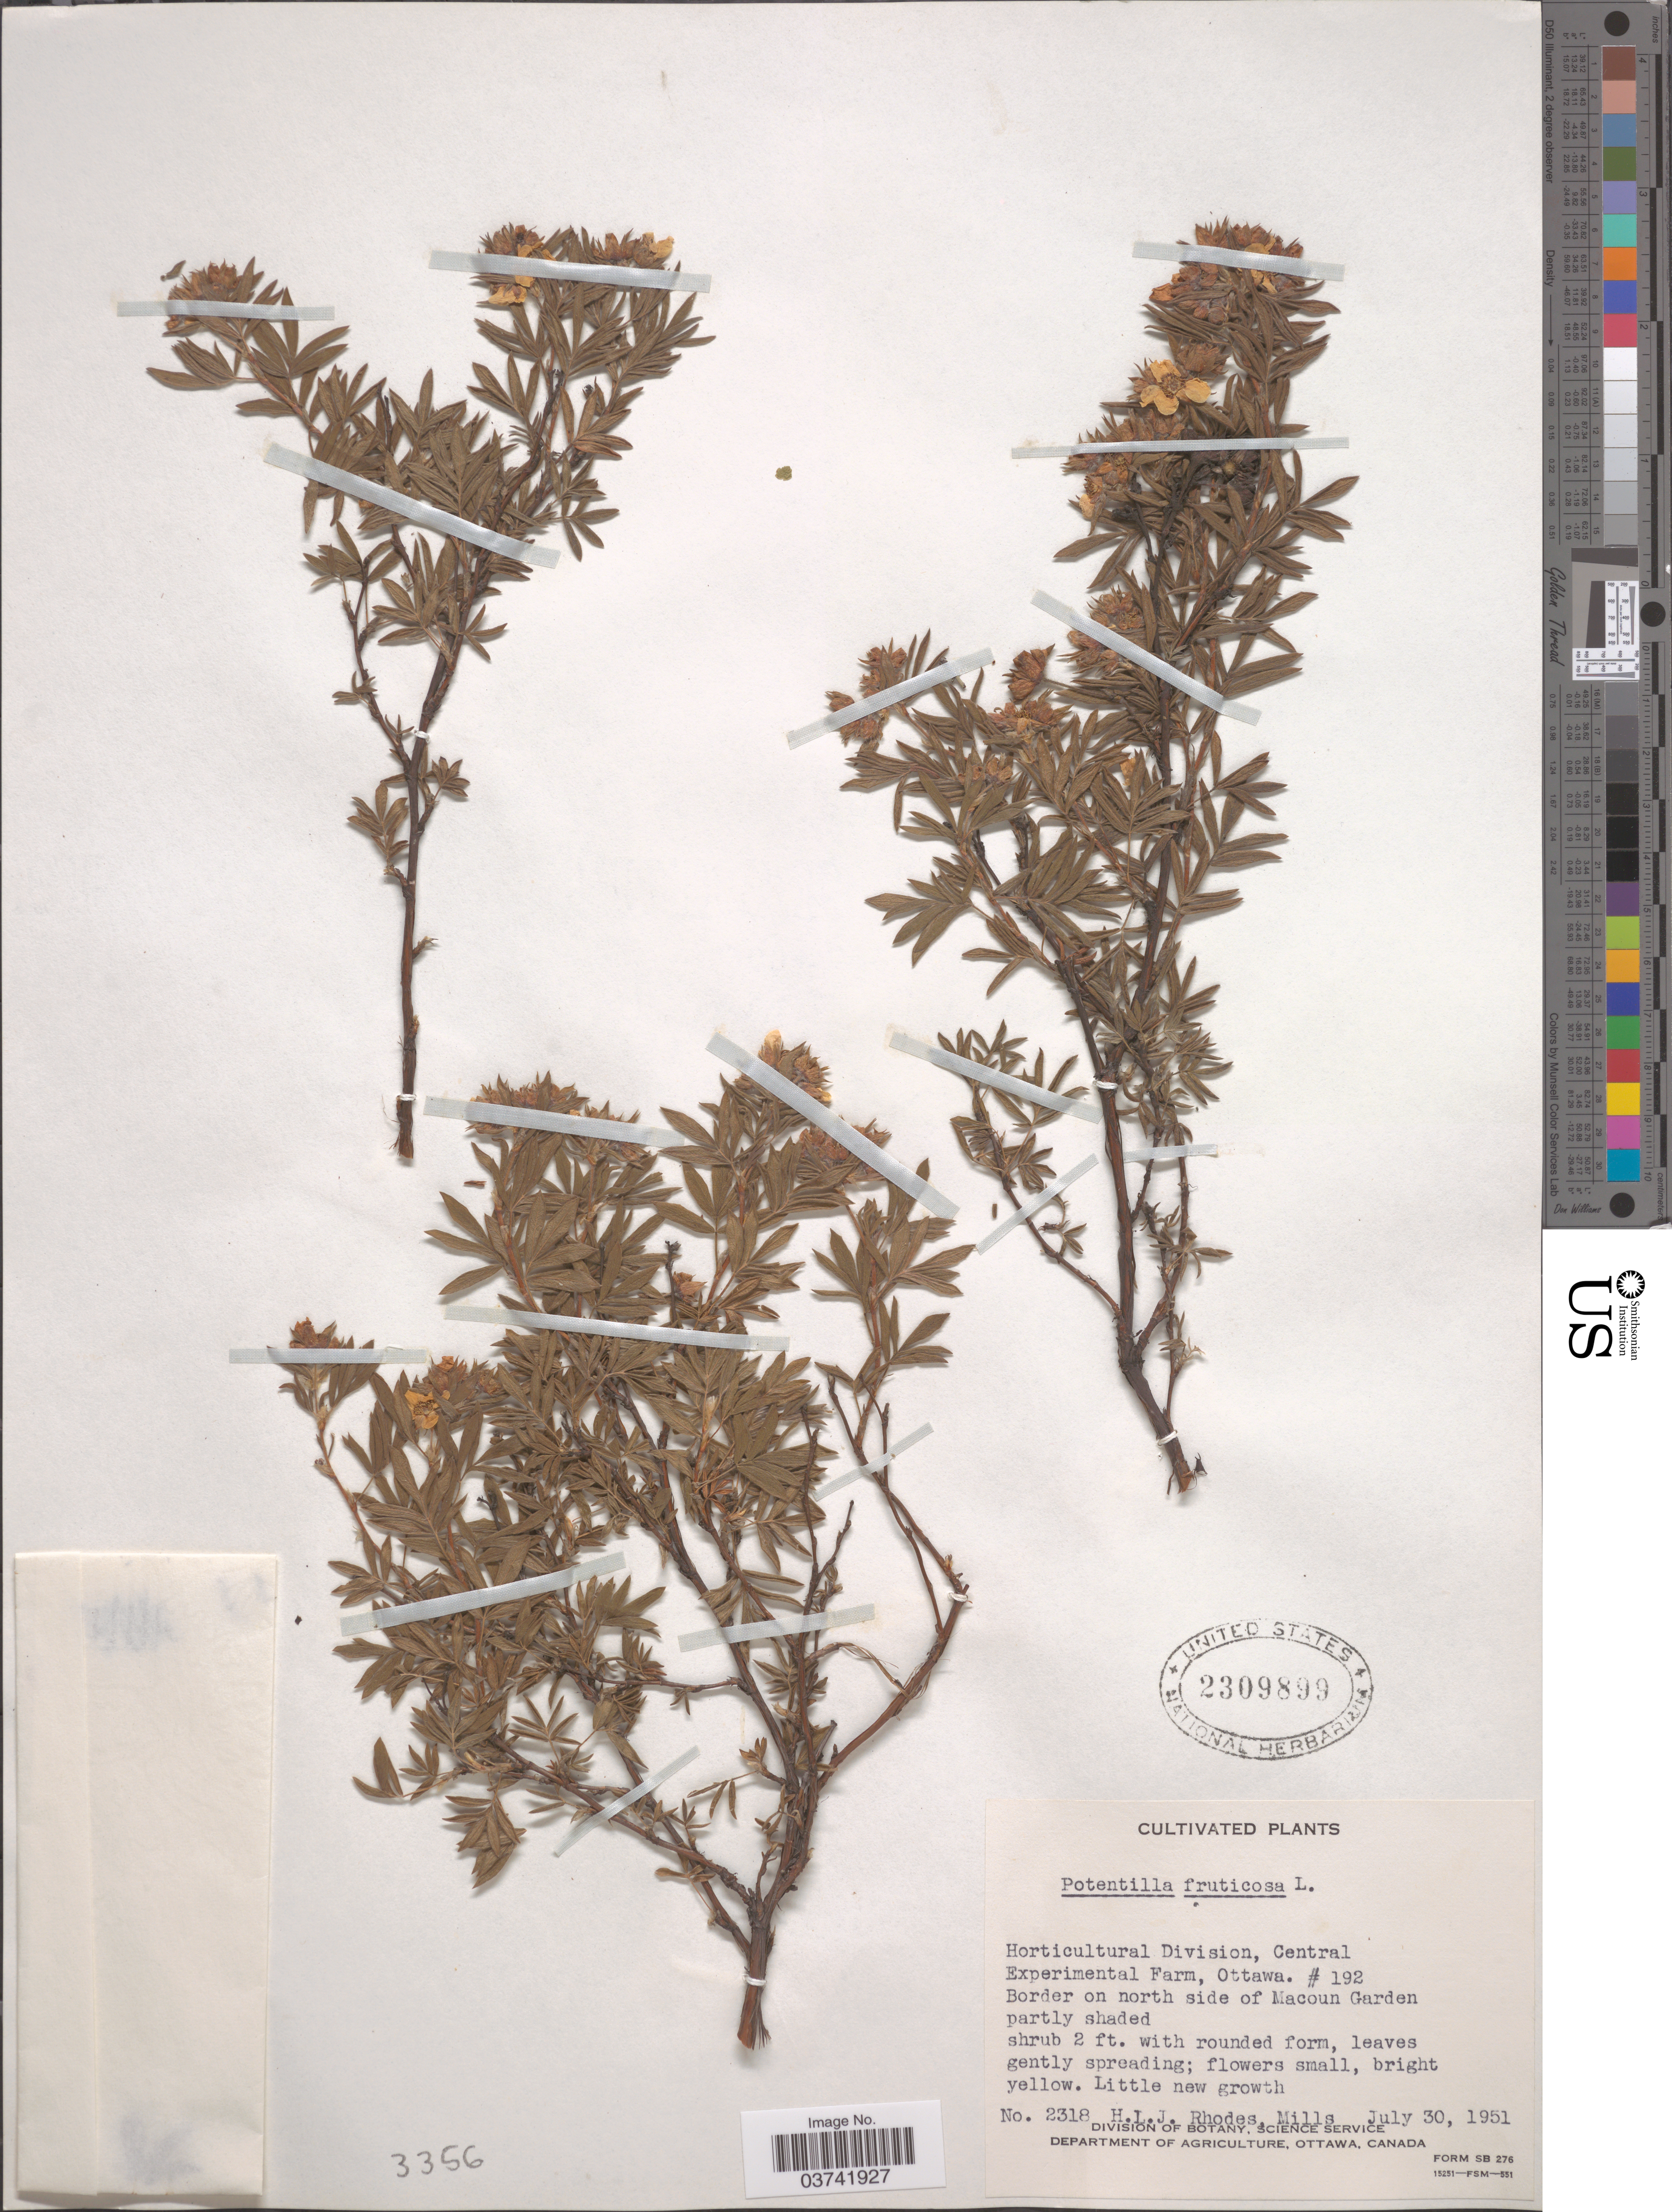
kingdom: Plantae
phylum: Tracheophyta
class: Magnoliopsida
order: Rosales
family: Rosaceae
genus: Potentilla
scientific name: Potentilla fruticosa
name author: L.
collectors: H. Rhodes & -. Mills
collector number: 2318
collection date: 1951-07-30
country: Canada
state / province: Ontario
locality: Horticultural Division, Central Experimental Farm, Ottawa. #192. Border on north side of Macoun Garden.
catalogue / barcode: US 2309899